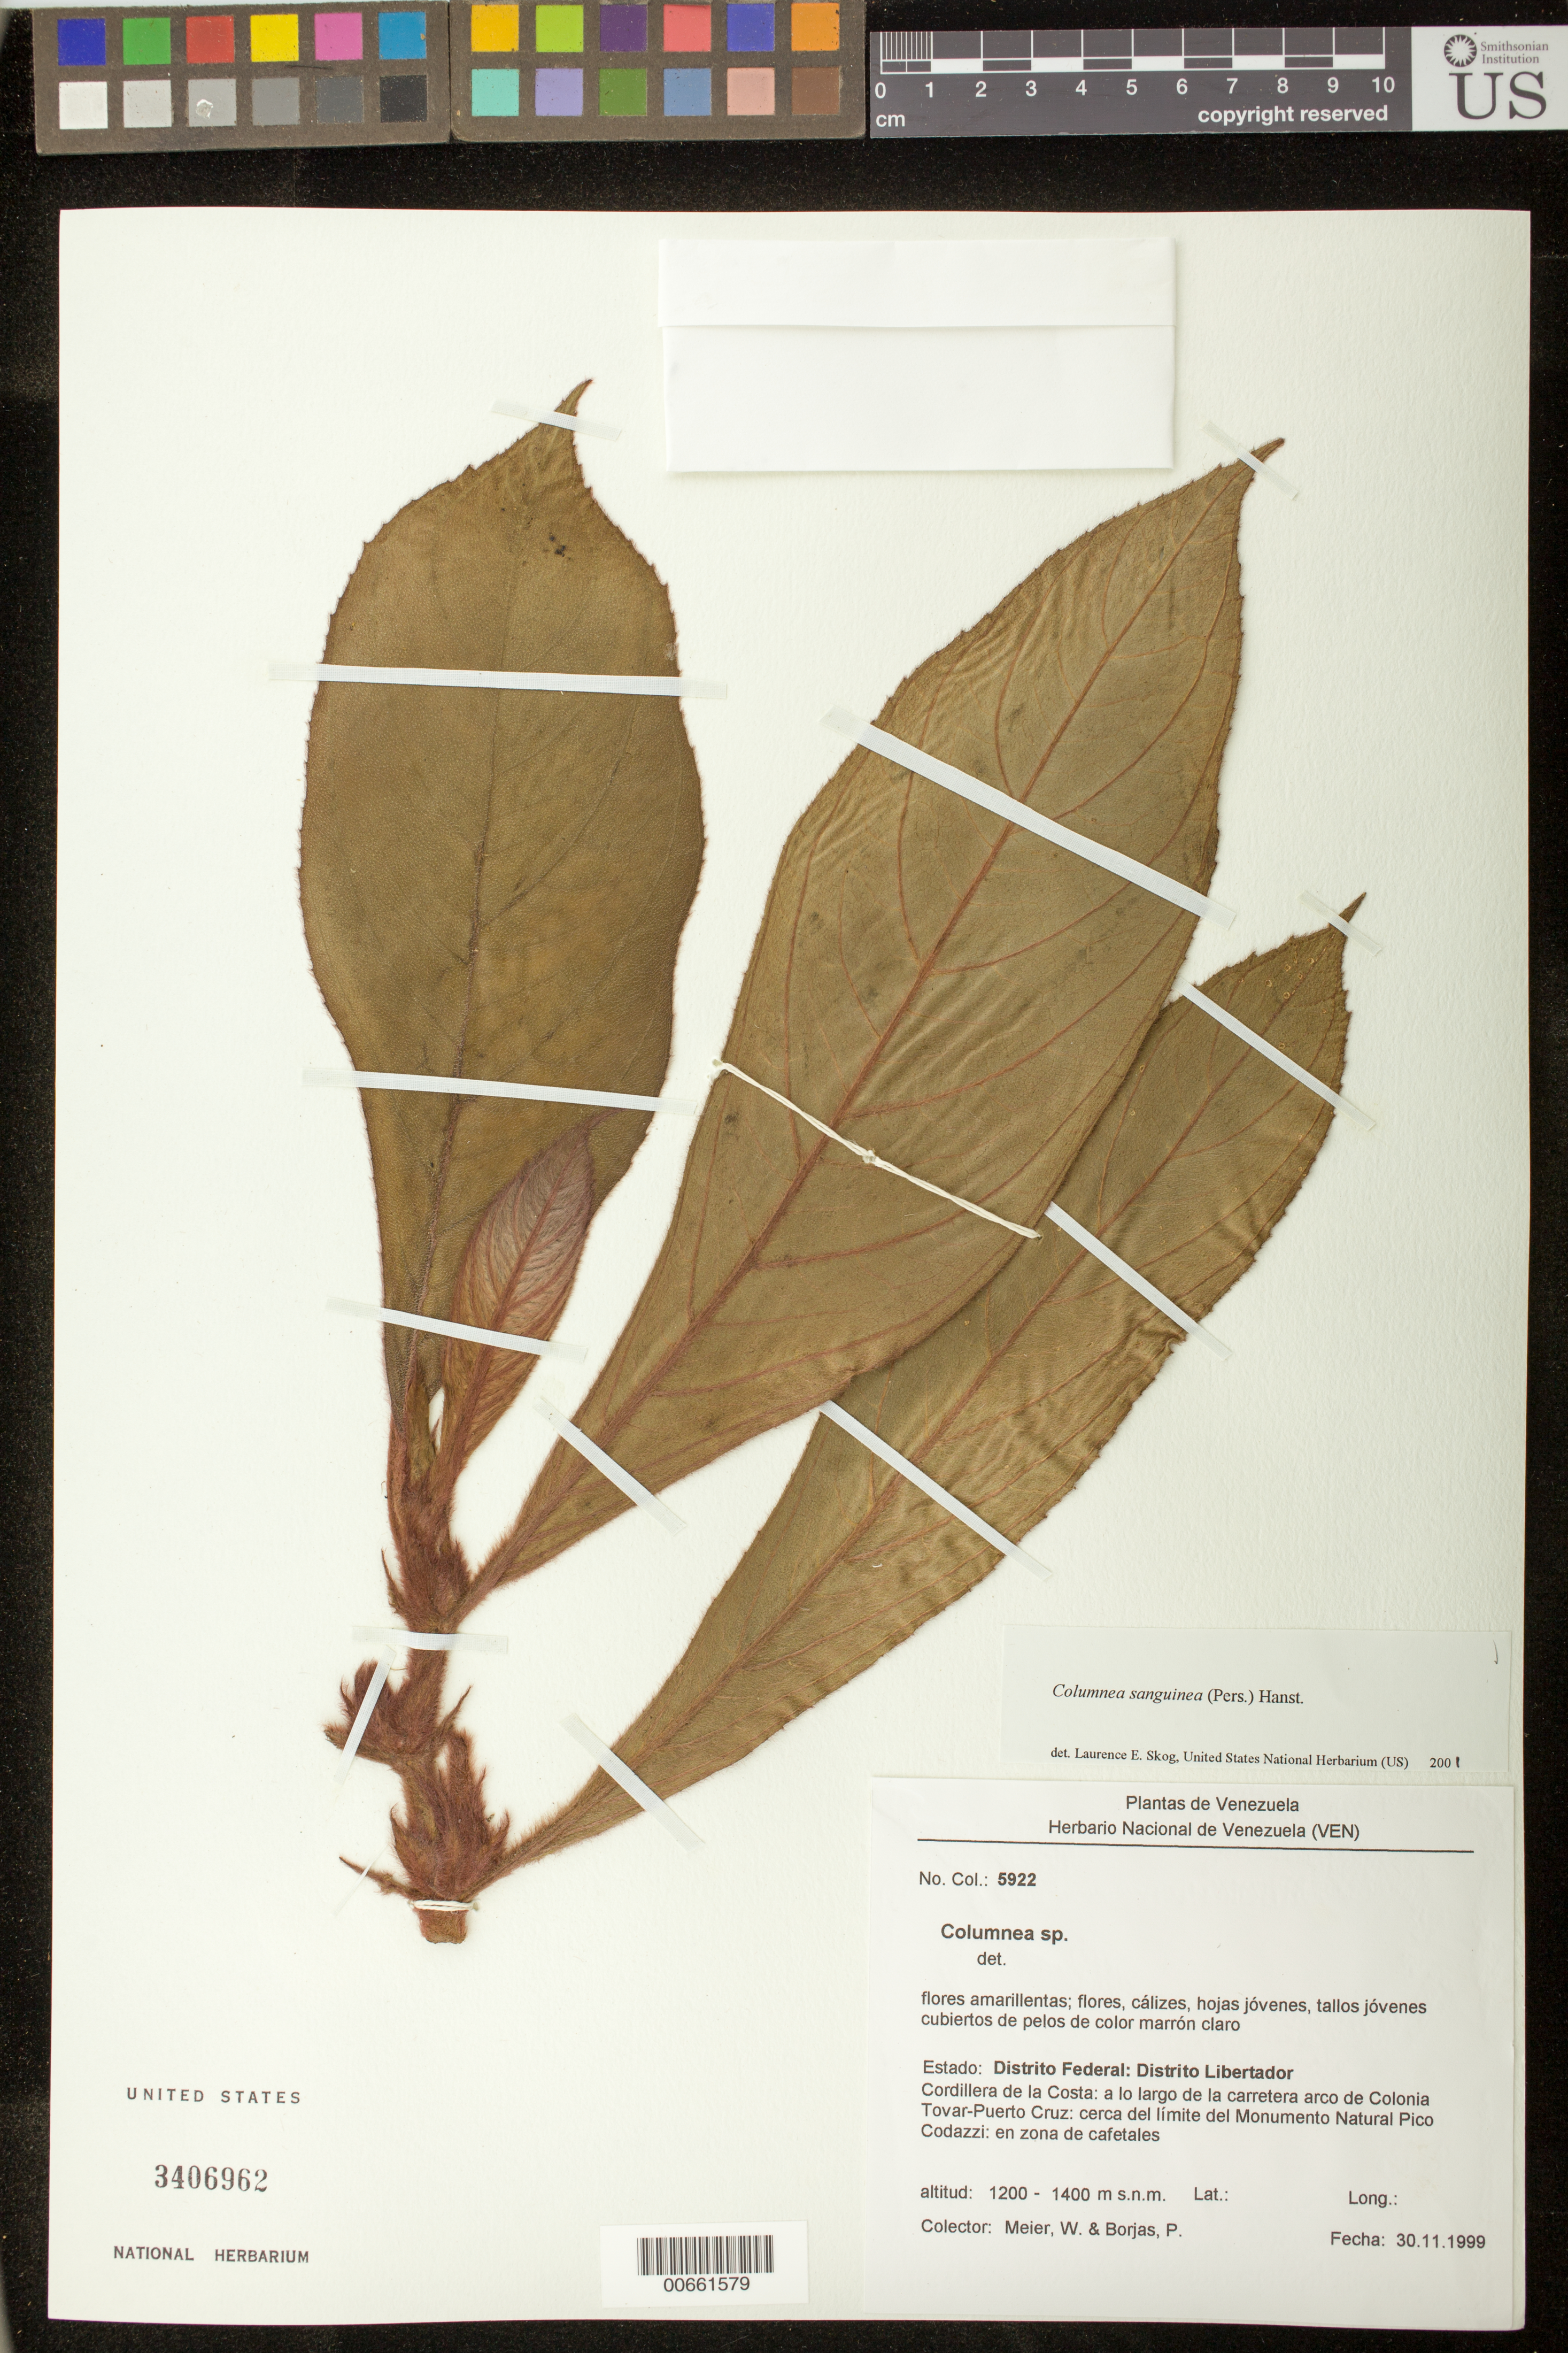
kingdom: Plantae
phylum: Tracheophyta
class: Magnoliopsida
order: Lamiales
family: Gesneriaceae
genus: Columnea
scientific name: Columnea sanguinea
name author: (Pers.) Hanst.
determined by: Skog, Laurence E.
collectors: W. Meier & P. Borjas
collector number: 5922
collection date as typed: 30 Nov 1999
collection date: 1999-11-30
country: Venezuela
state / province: Distrito Federal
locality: Distrito Libertador; Cordillera de la Costa: a lo largo de la carretera arco de Colonia Tovar-Puerto Cruz: cerca del límite del Monumento Natural Pico Codazzi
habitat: En zona de cafetales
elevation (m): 1200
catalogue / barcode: US 3406962